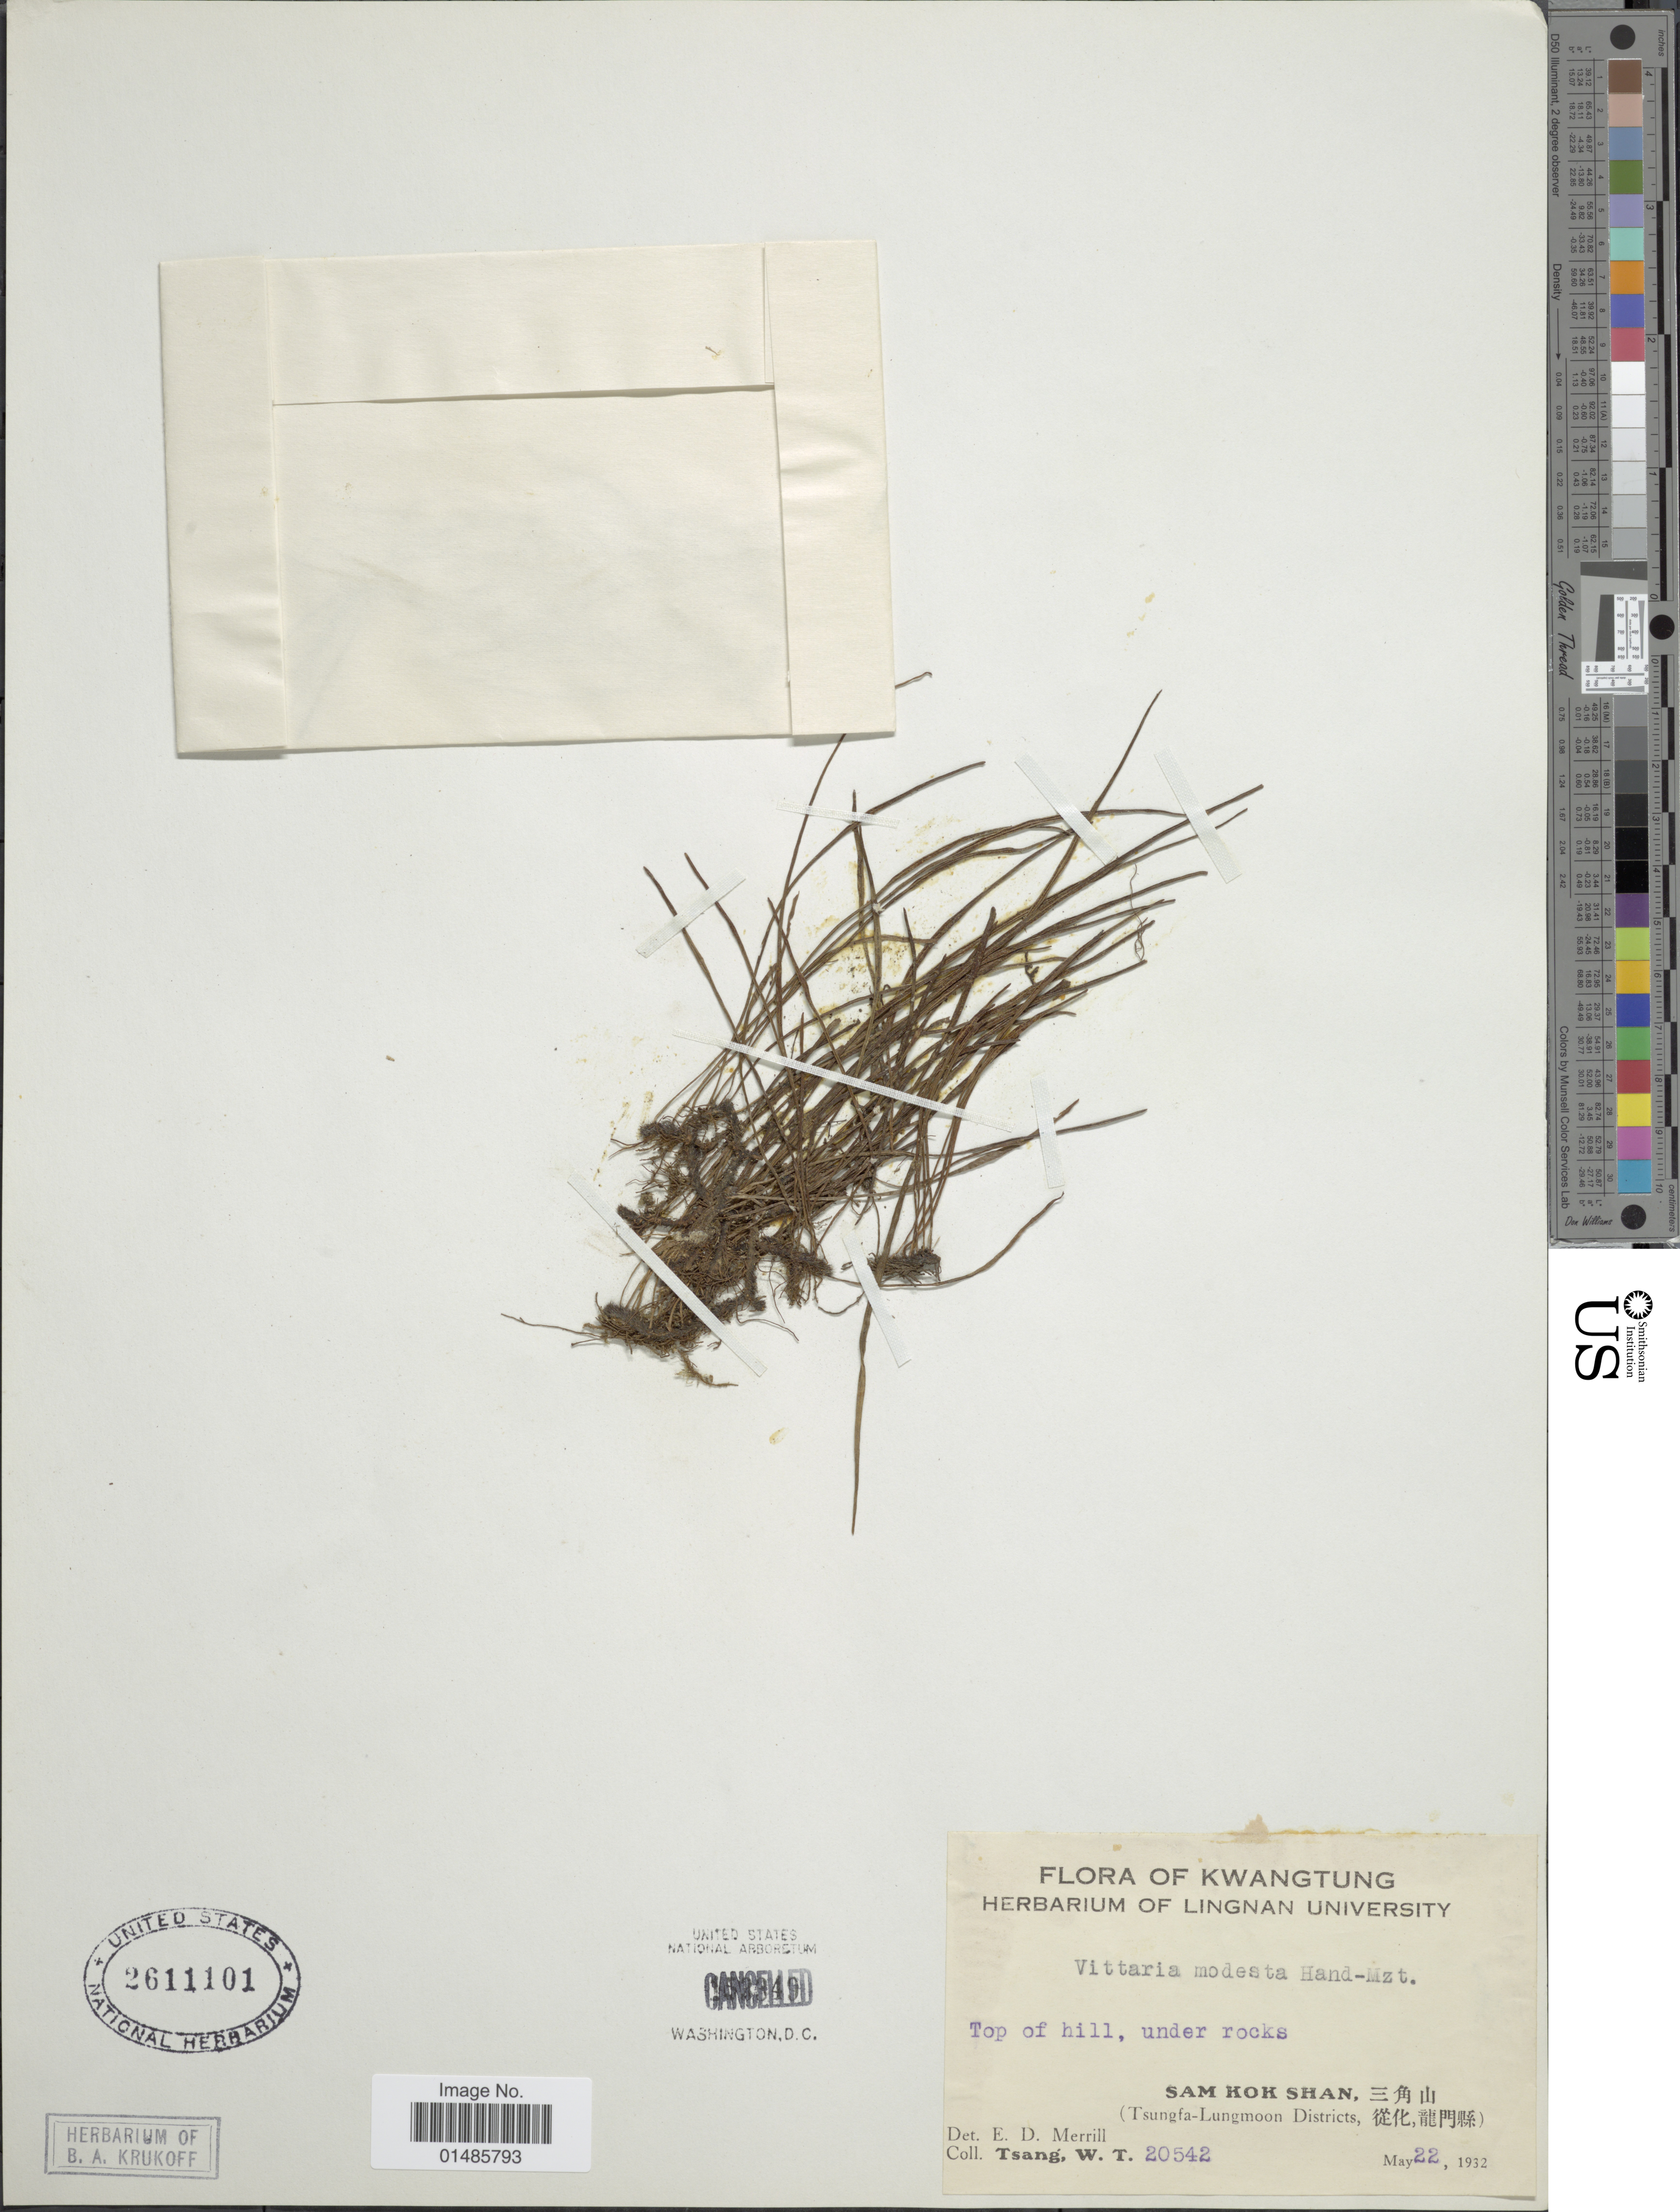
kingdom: Plantae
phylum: Tracheophyta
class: Polypodiopsida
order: Polypodiales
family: Pteridaceae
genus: Haplopteris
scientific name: Haplopteris modesta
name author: (Hand.-Mazz.) E.H. Crane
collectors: W. T. Tsang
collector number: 20542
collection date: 1932-05-22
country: China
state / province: Guangdong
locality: Kwangtung. Sam Kok Shan, X. (Tsungfa-Lungmoon Districts, X).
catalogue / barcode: US 2611101